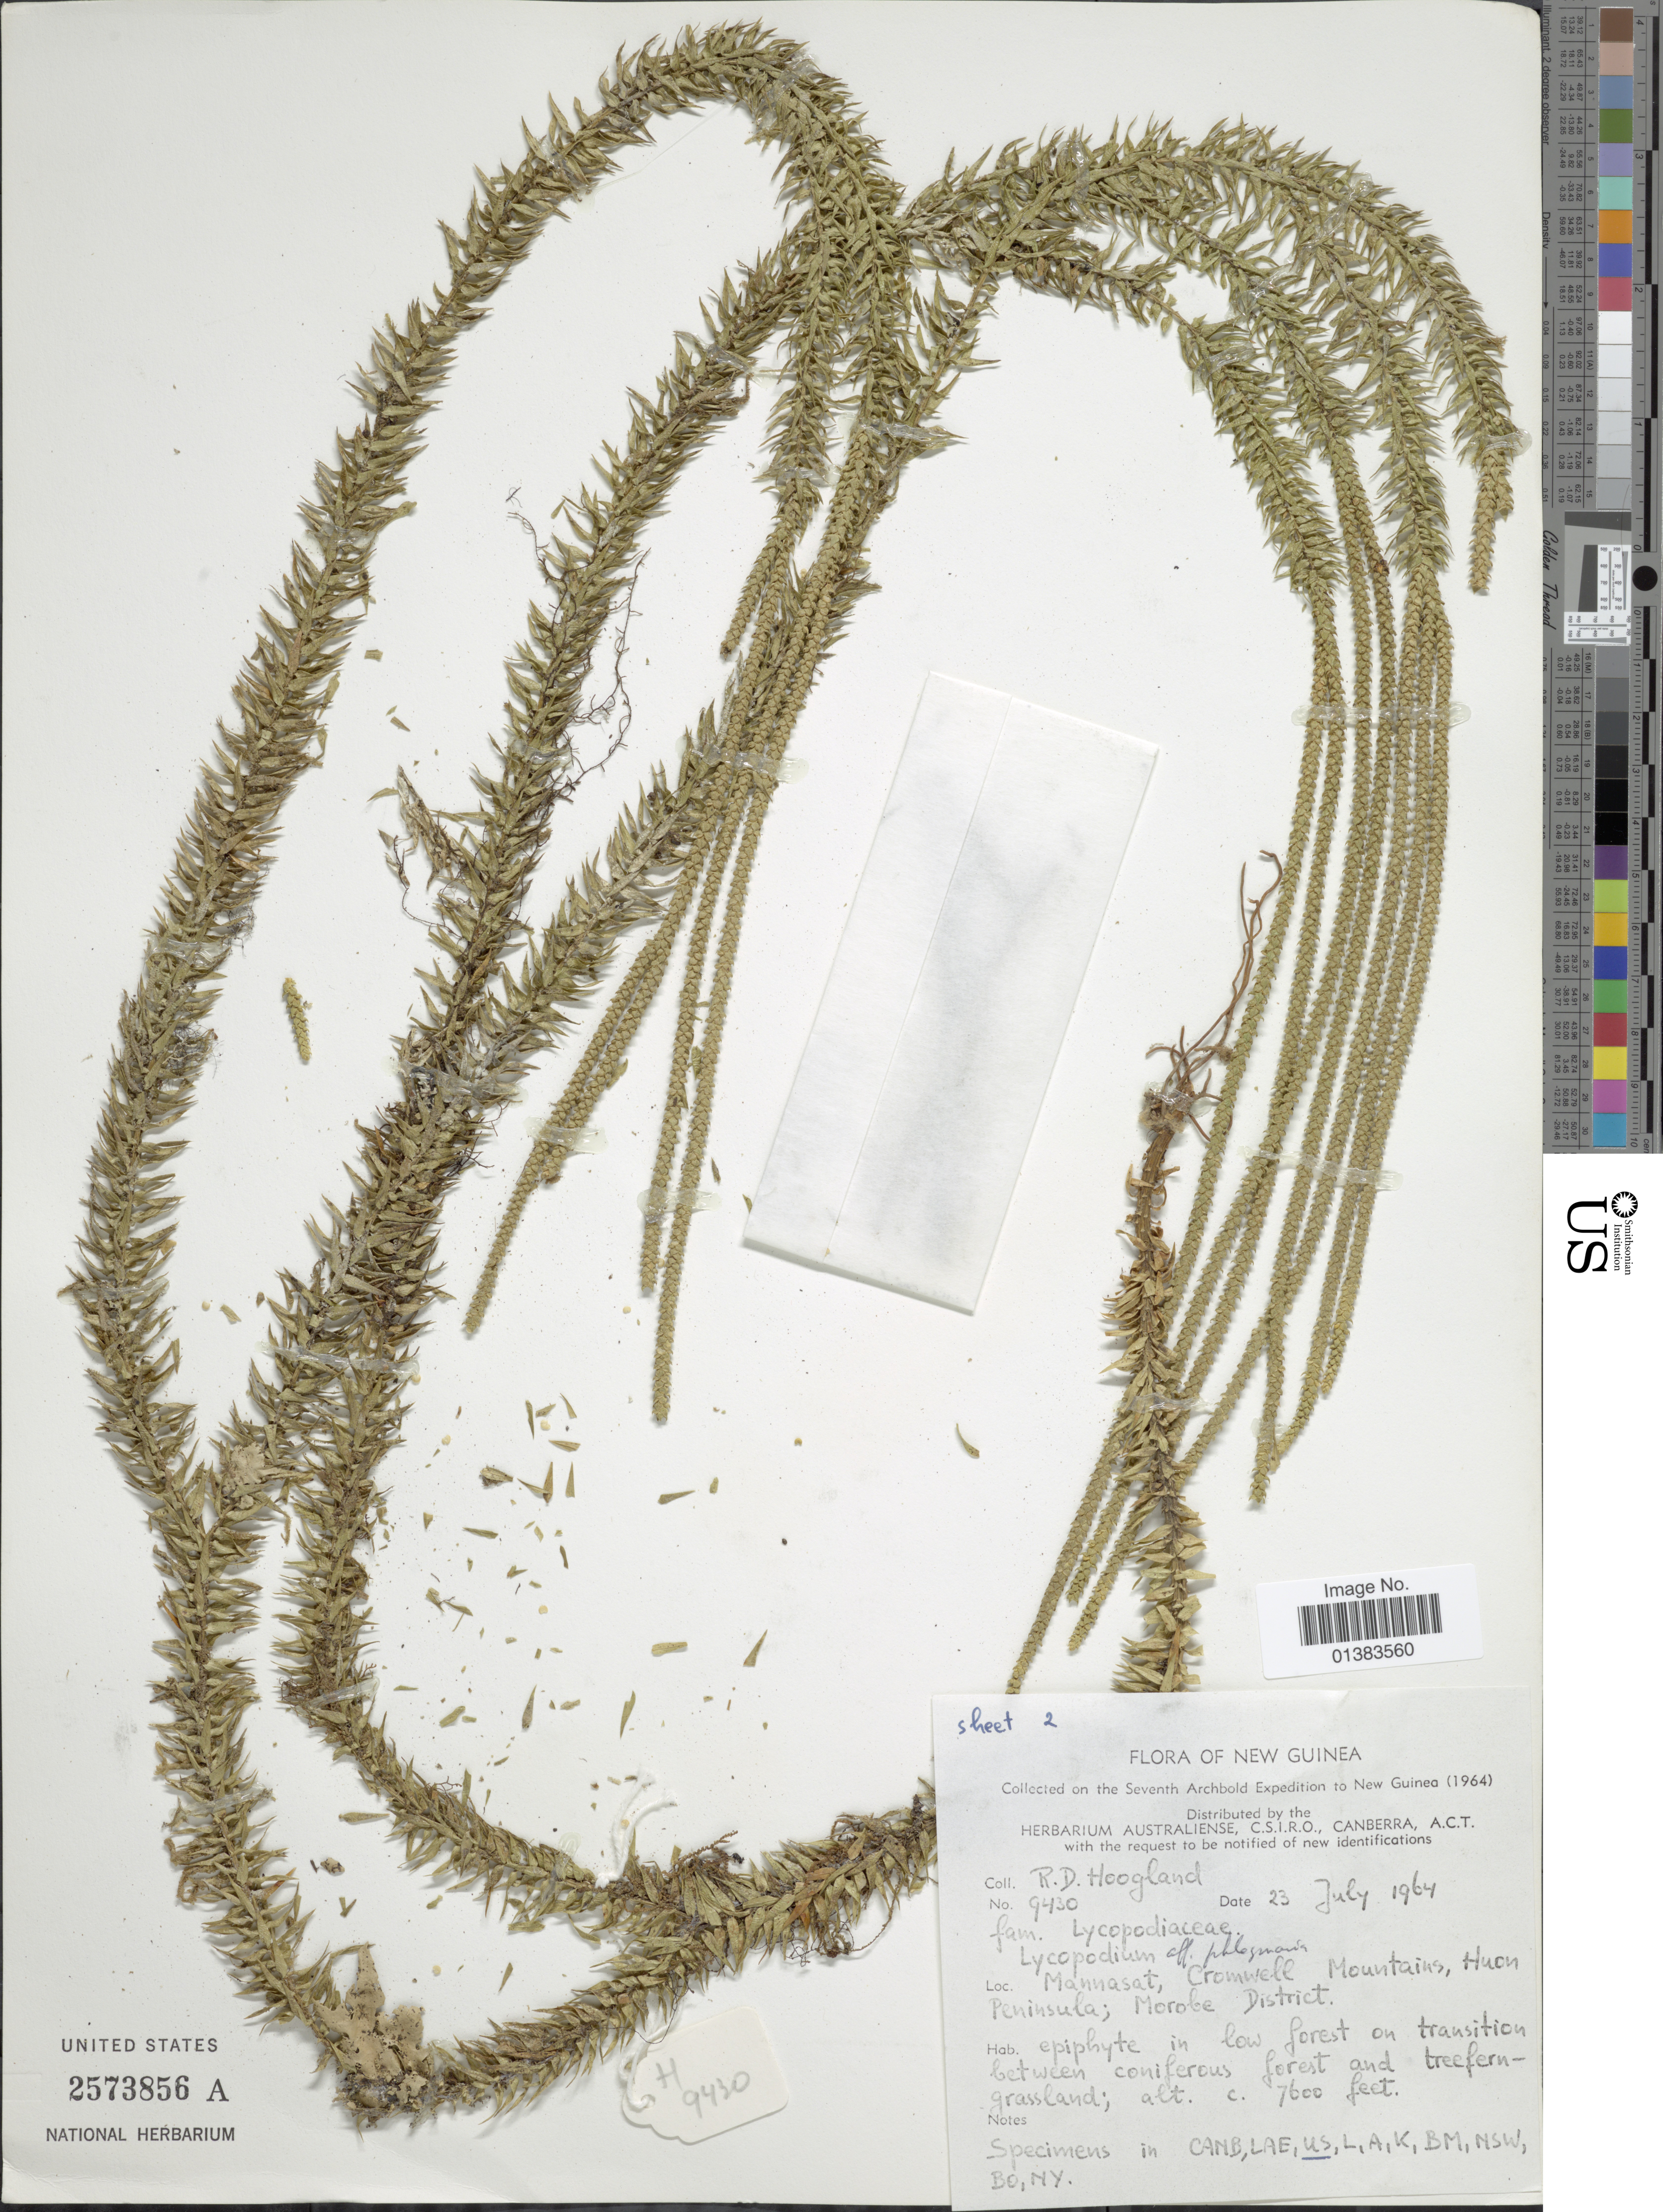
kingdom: Plantae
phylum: Tracheophyta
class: Lycopodiopsida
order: Lycopodiales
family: Lycopodiaceae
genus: Phlegmariurus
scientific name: Phlegmariurus hellwigii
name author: (Warb.) A. R. Field & Bostock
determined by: Field, A. R.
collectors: R. D. Hoogland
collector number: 9430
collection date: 1964-07-23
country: Papua New Guinea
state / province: Morobe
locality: Mannasat, Cromwell Mountains, Huon Peninsula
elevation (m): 2316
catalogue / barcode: US 2573856A